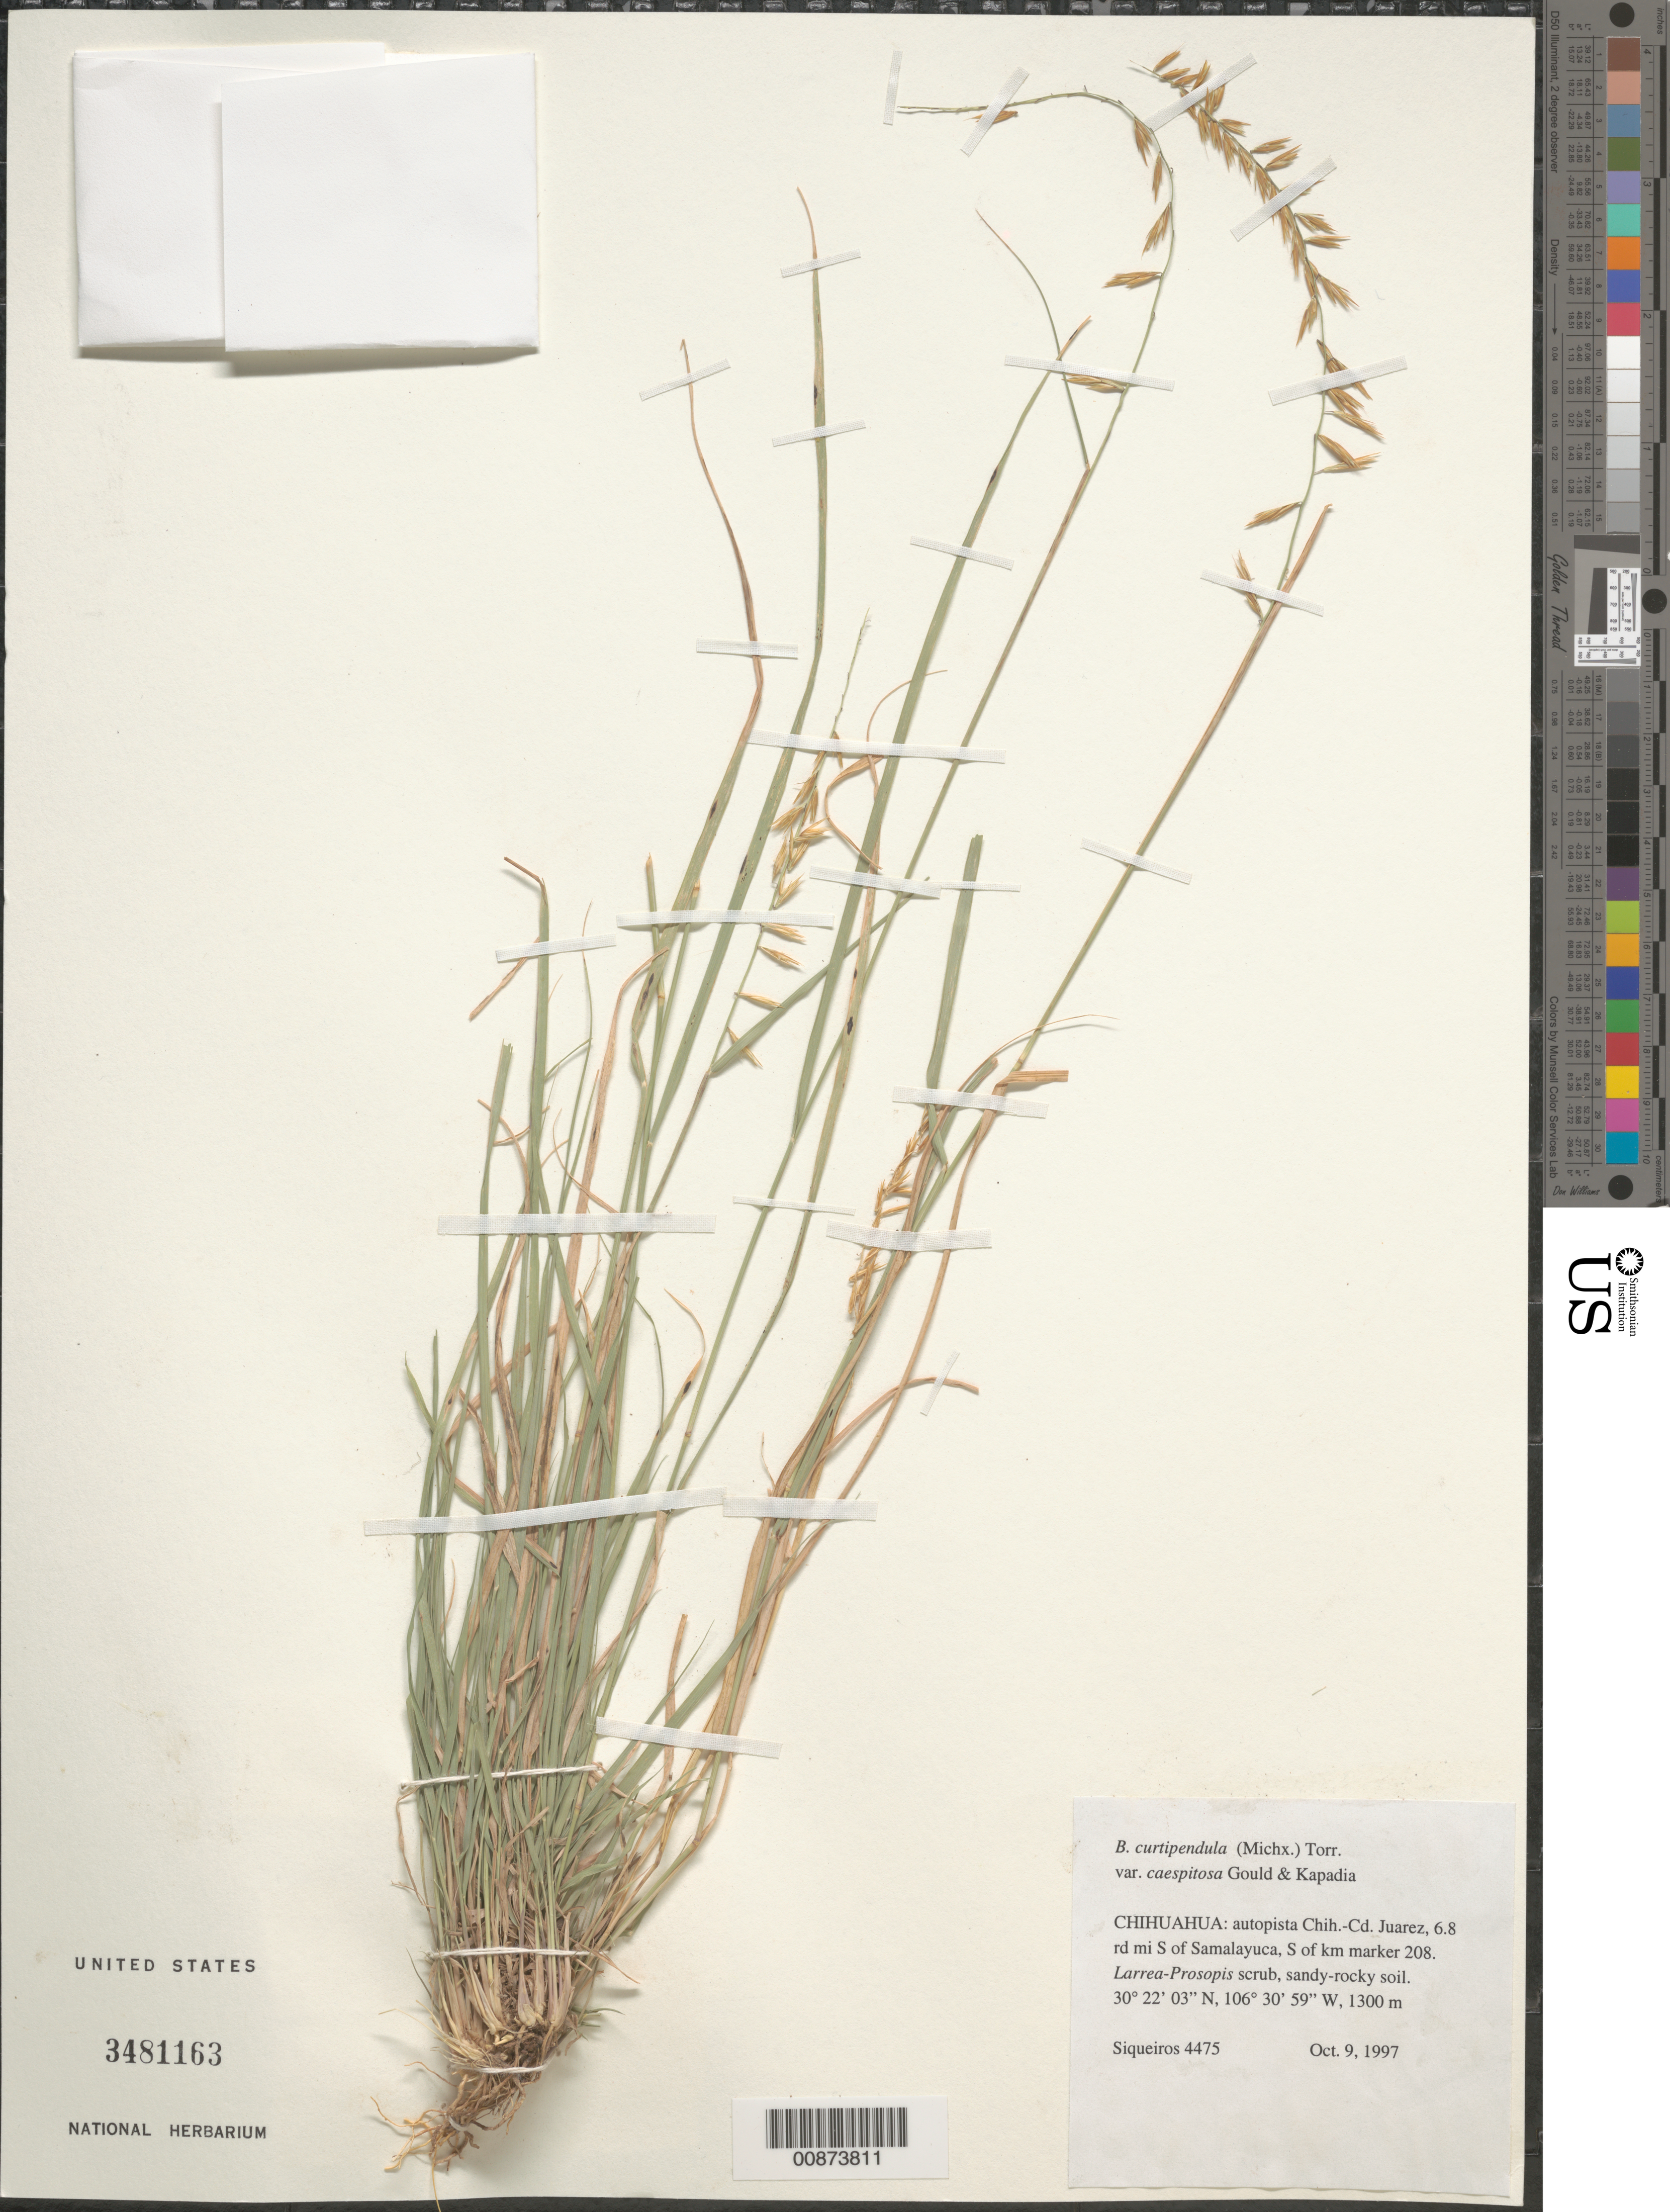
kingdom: Plantae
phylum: Tracheophyta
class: Liliopsida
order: Poales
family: Poaceae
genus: Bouteloua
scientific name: Bouteloua curtipendula var. caespitosa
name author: Gould & Kapadia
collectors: M. E. Siqueiros Delgado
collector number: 4475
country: Mexico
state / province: Chihuahua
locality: Auto pista Chihuahua-Cd. Juarez, S of Samalayuca.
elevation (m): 1300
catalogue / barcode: US 3481163